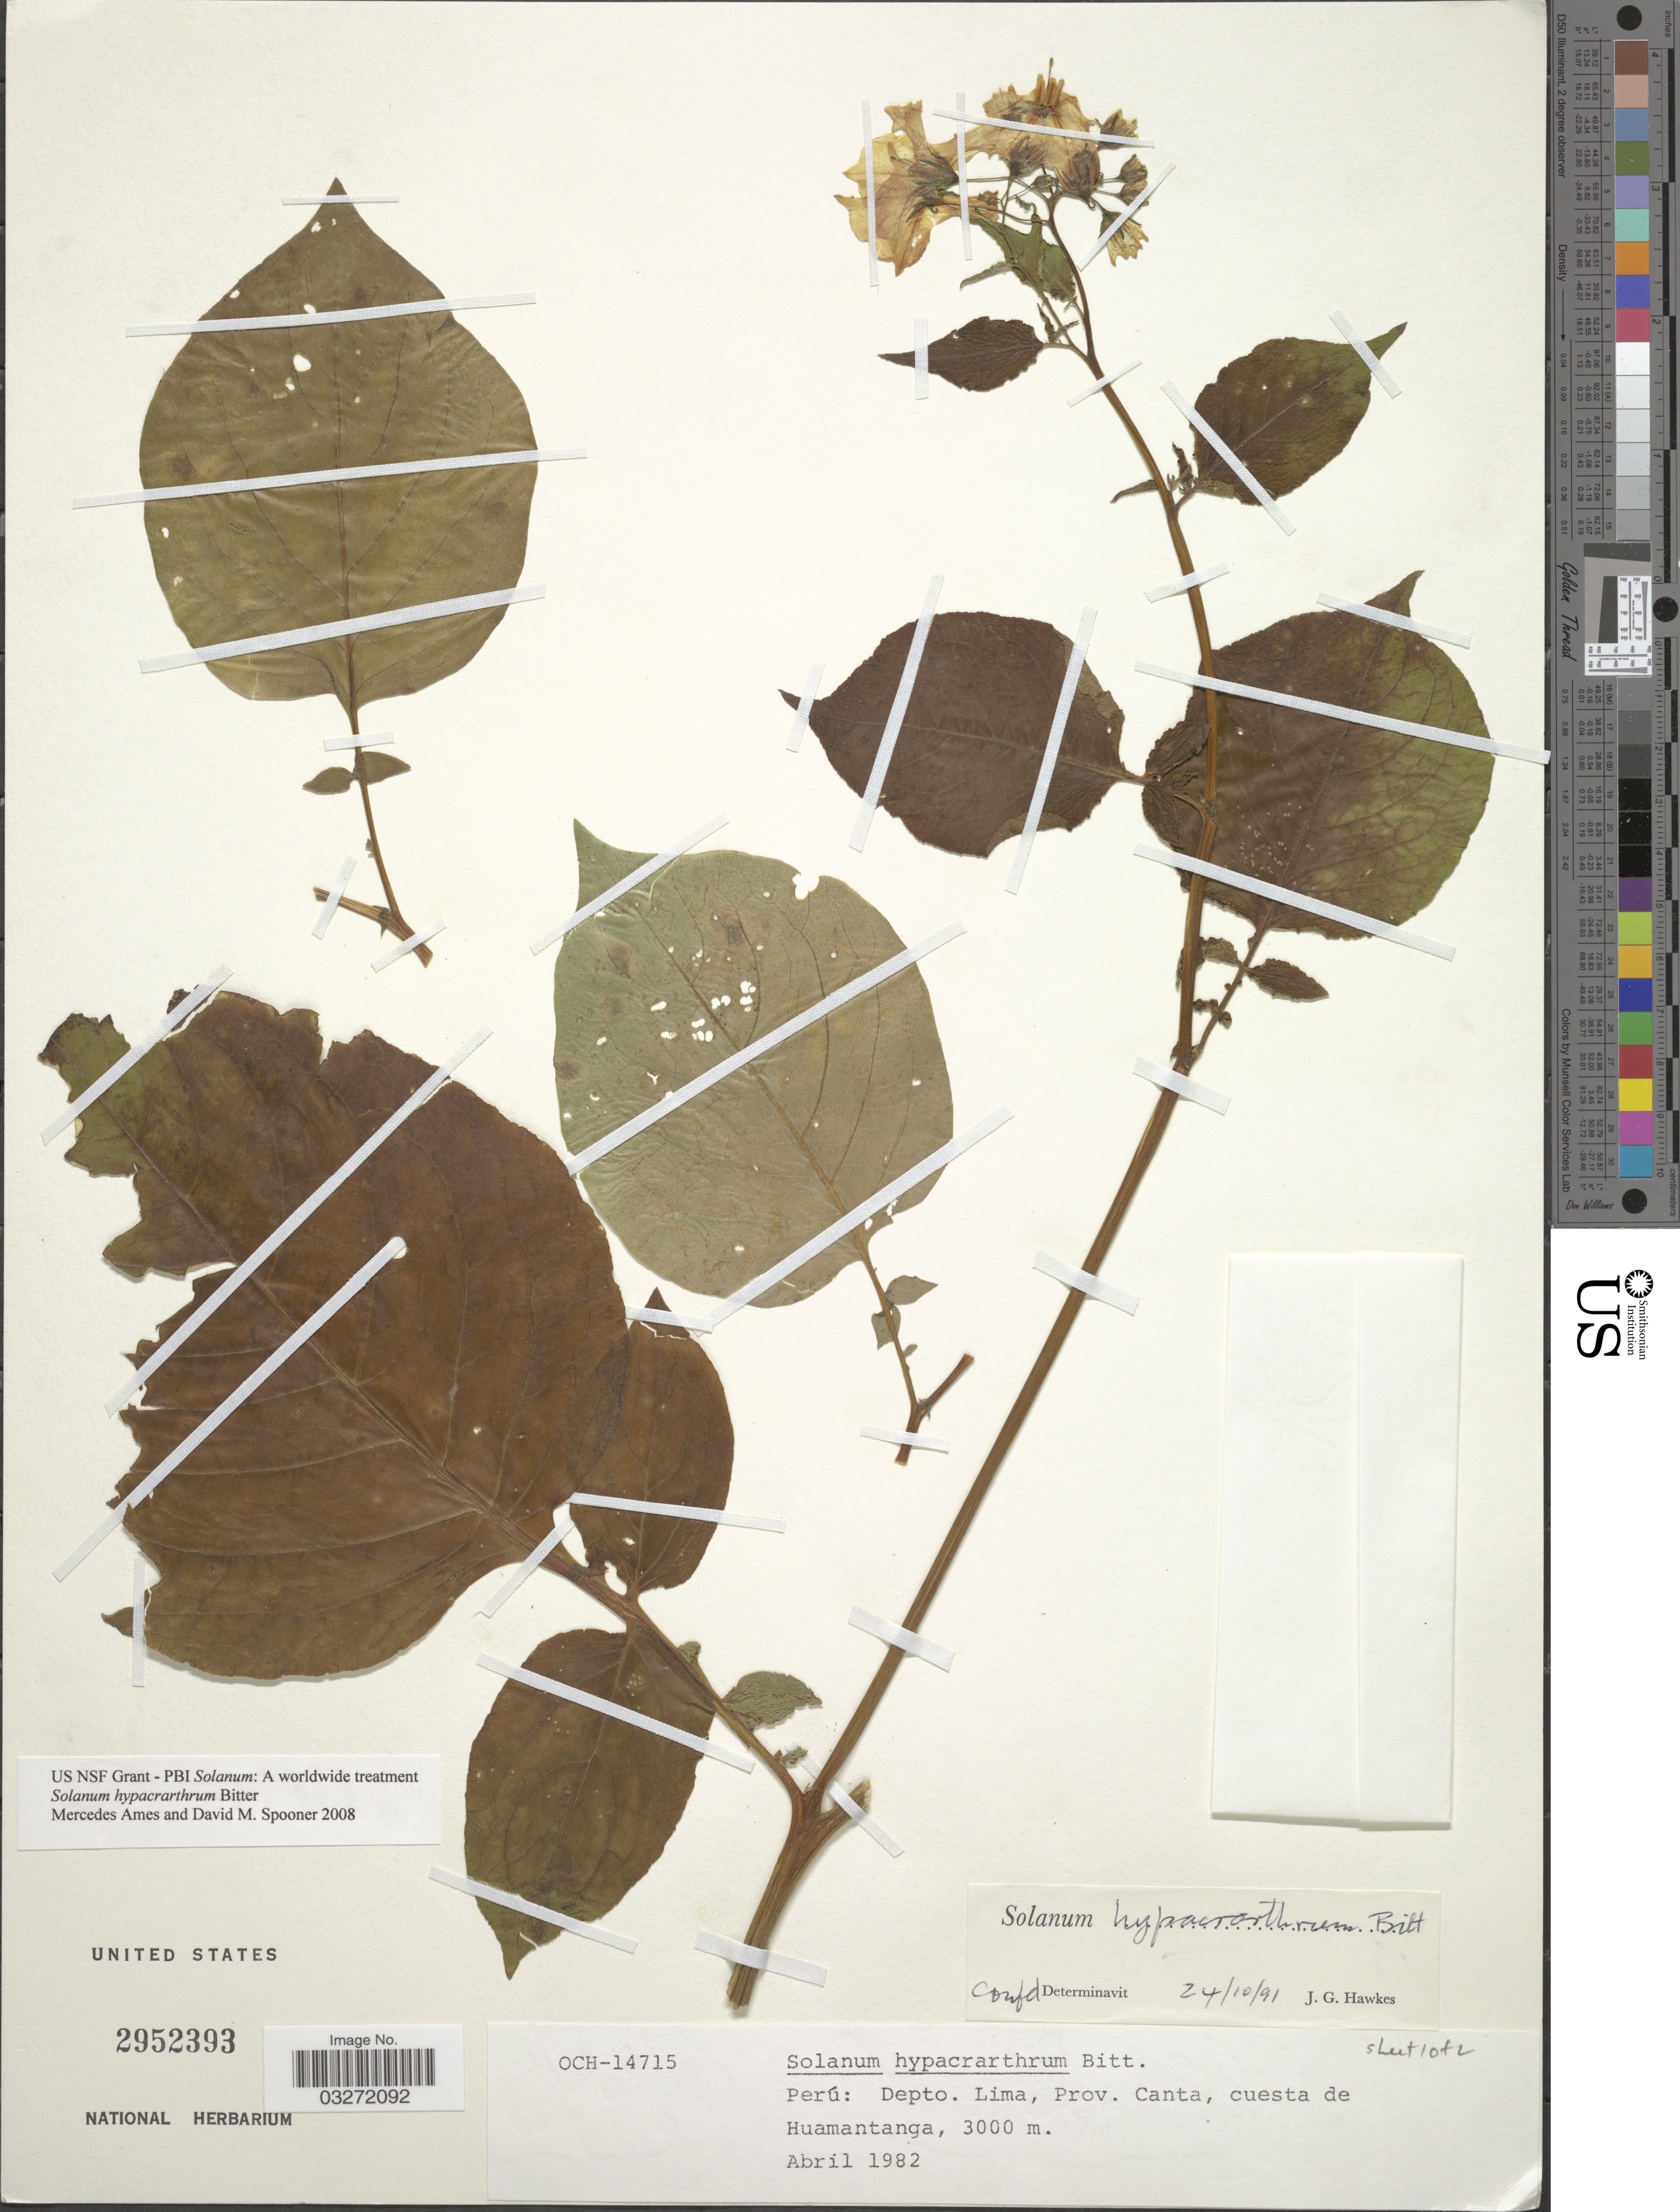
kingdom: Plantae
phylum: Tracheophyta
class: Magnoliopsida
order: Solanales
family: Solanaceae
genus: Solanum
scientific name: Solanum hypacrarthrum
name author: Bitter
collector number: OCH-14715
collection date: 1982-04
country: Peru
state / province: Lima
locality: Prov. Canta, cuesta de Huamantanga.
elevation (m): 3000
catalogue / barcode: US 2952393